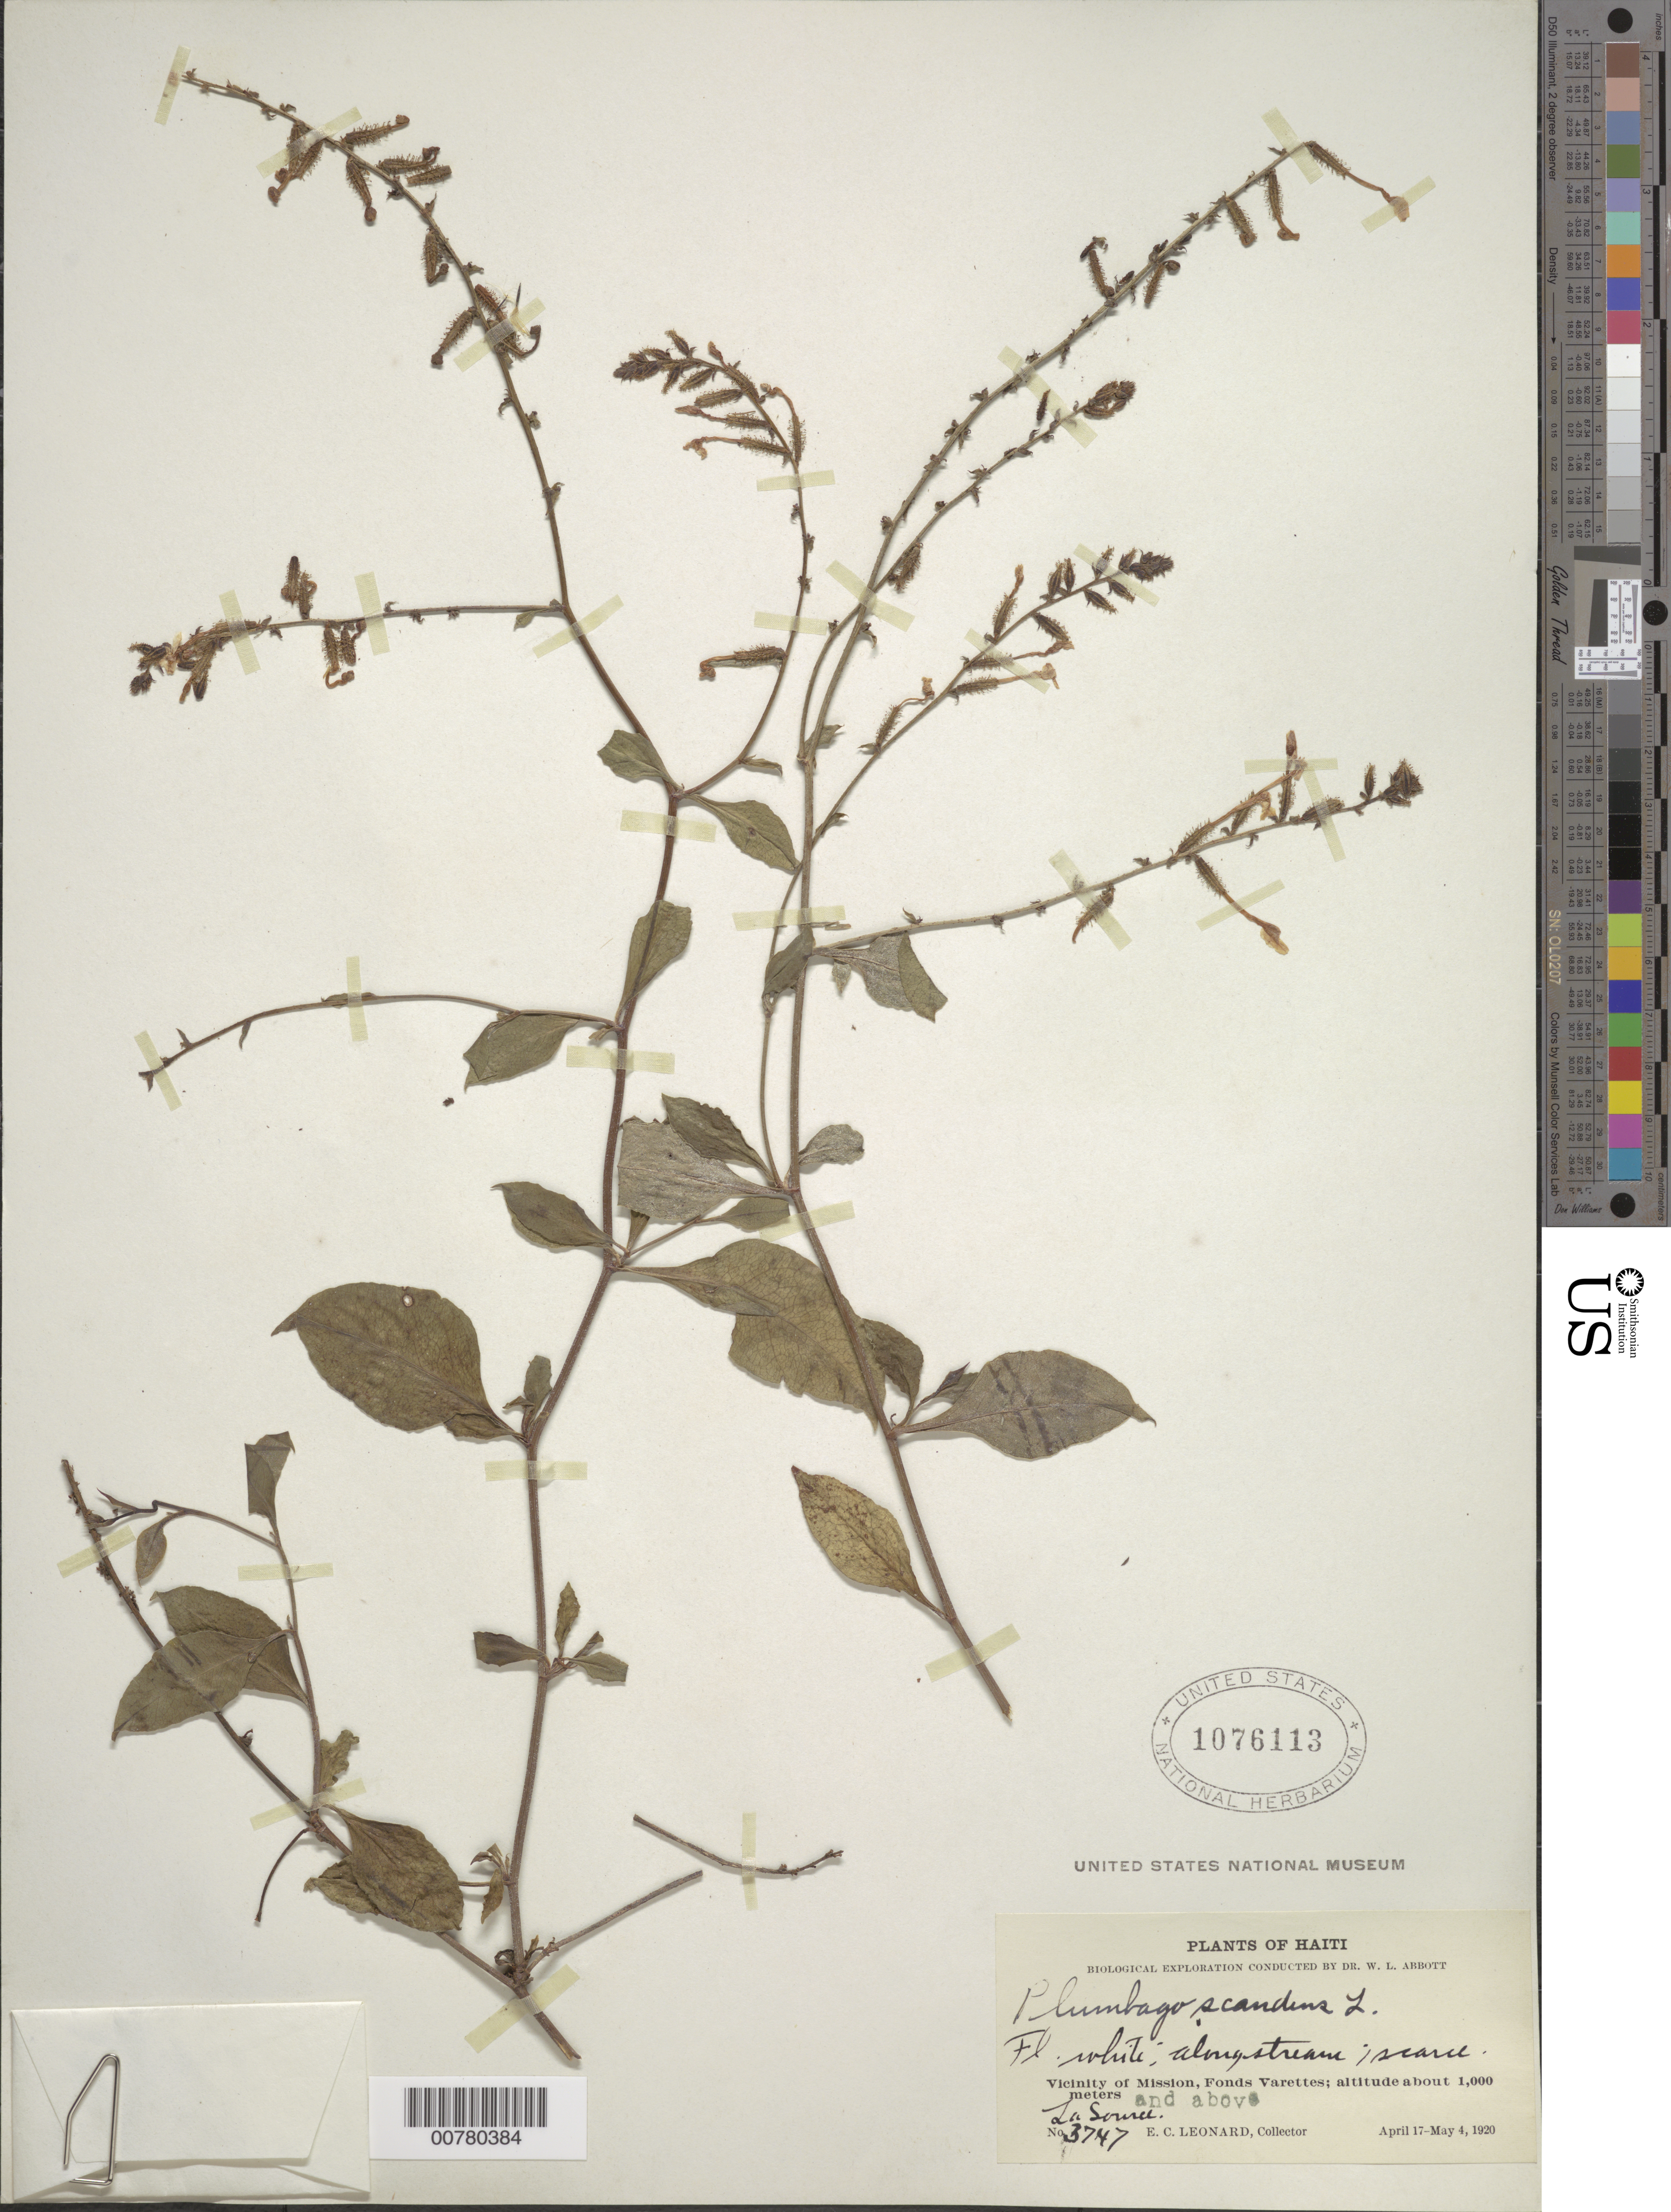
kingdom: Plantae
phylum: Tracheophyta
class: Magnoliopsida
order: Caryophyllales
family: Plumbaginaceae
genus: Plumbago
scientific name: Plumbago scandens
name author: L.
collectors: E. C. Leonard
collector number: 3747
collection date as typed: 17 Apr 1920 04 May 1920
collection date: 1920-04-17/1920-05-04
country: Haiti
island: Hispaniola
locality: Fonds Varettes, vicinity of Mission.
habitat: Along stream.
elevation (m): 1000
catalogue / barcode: US 1076113